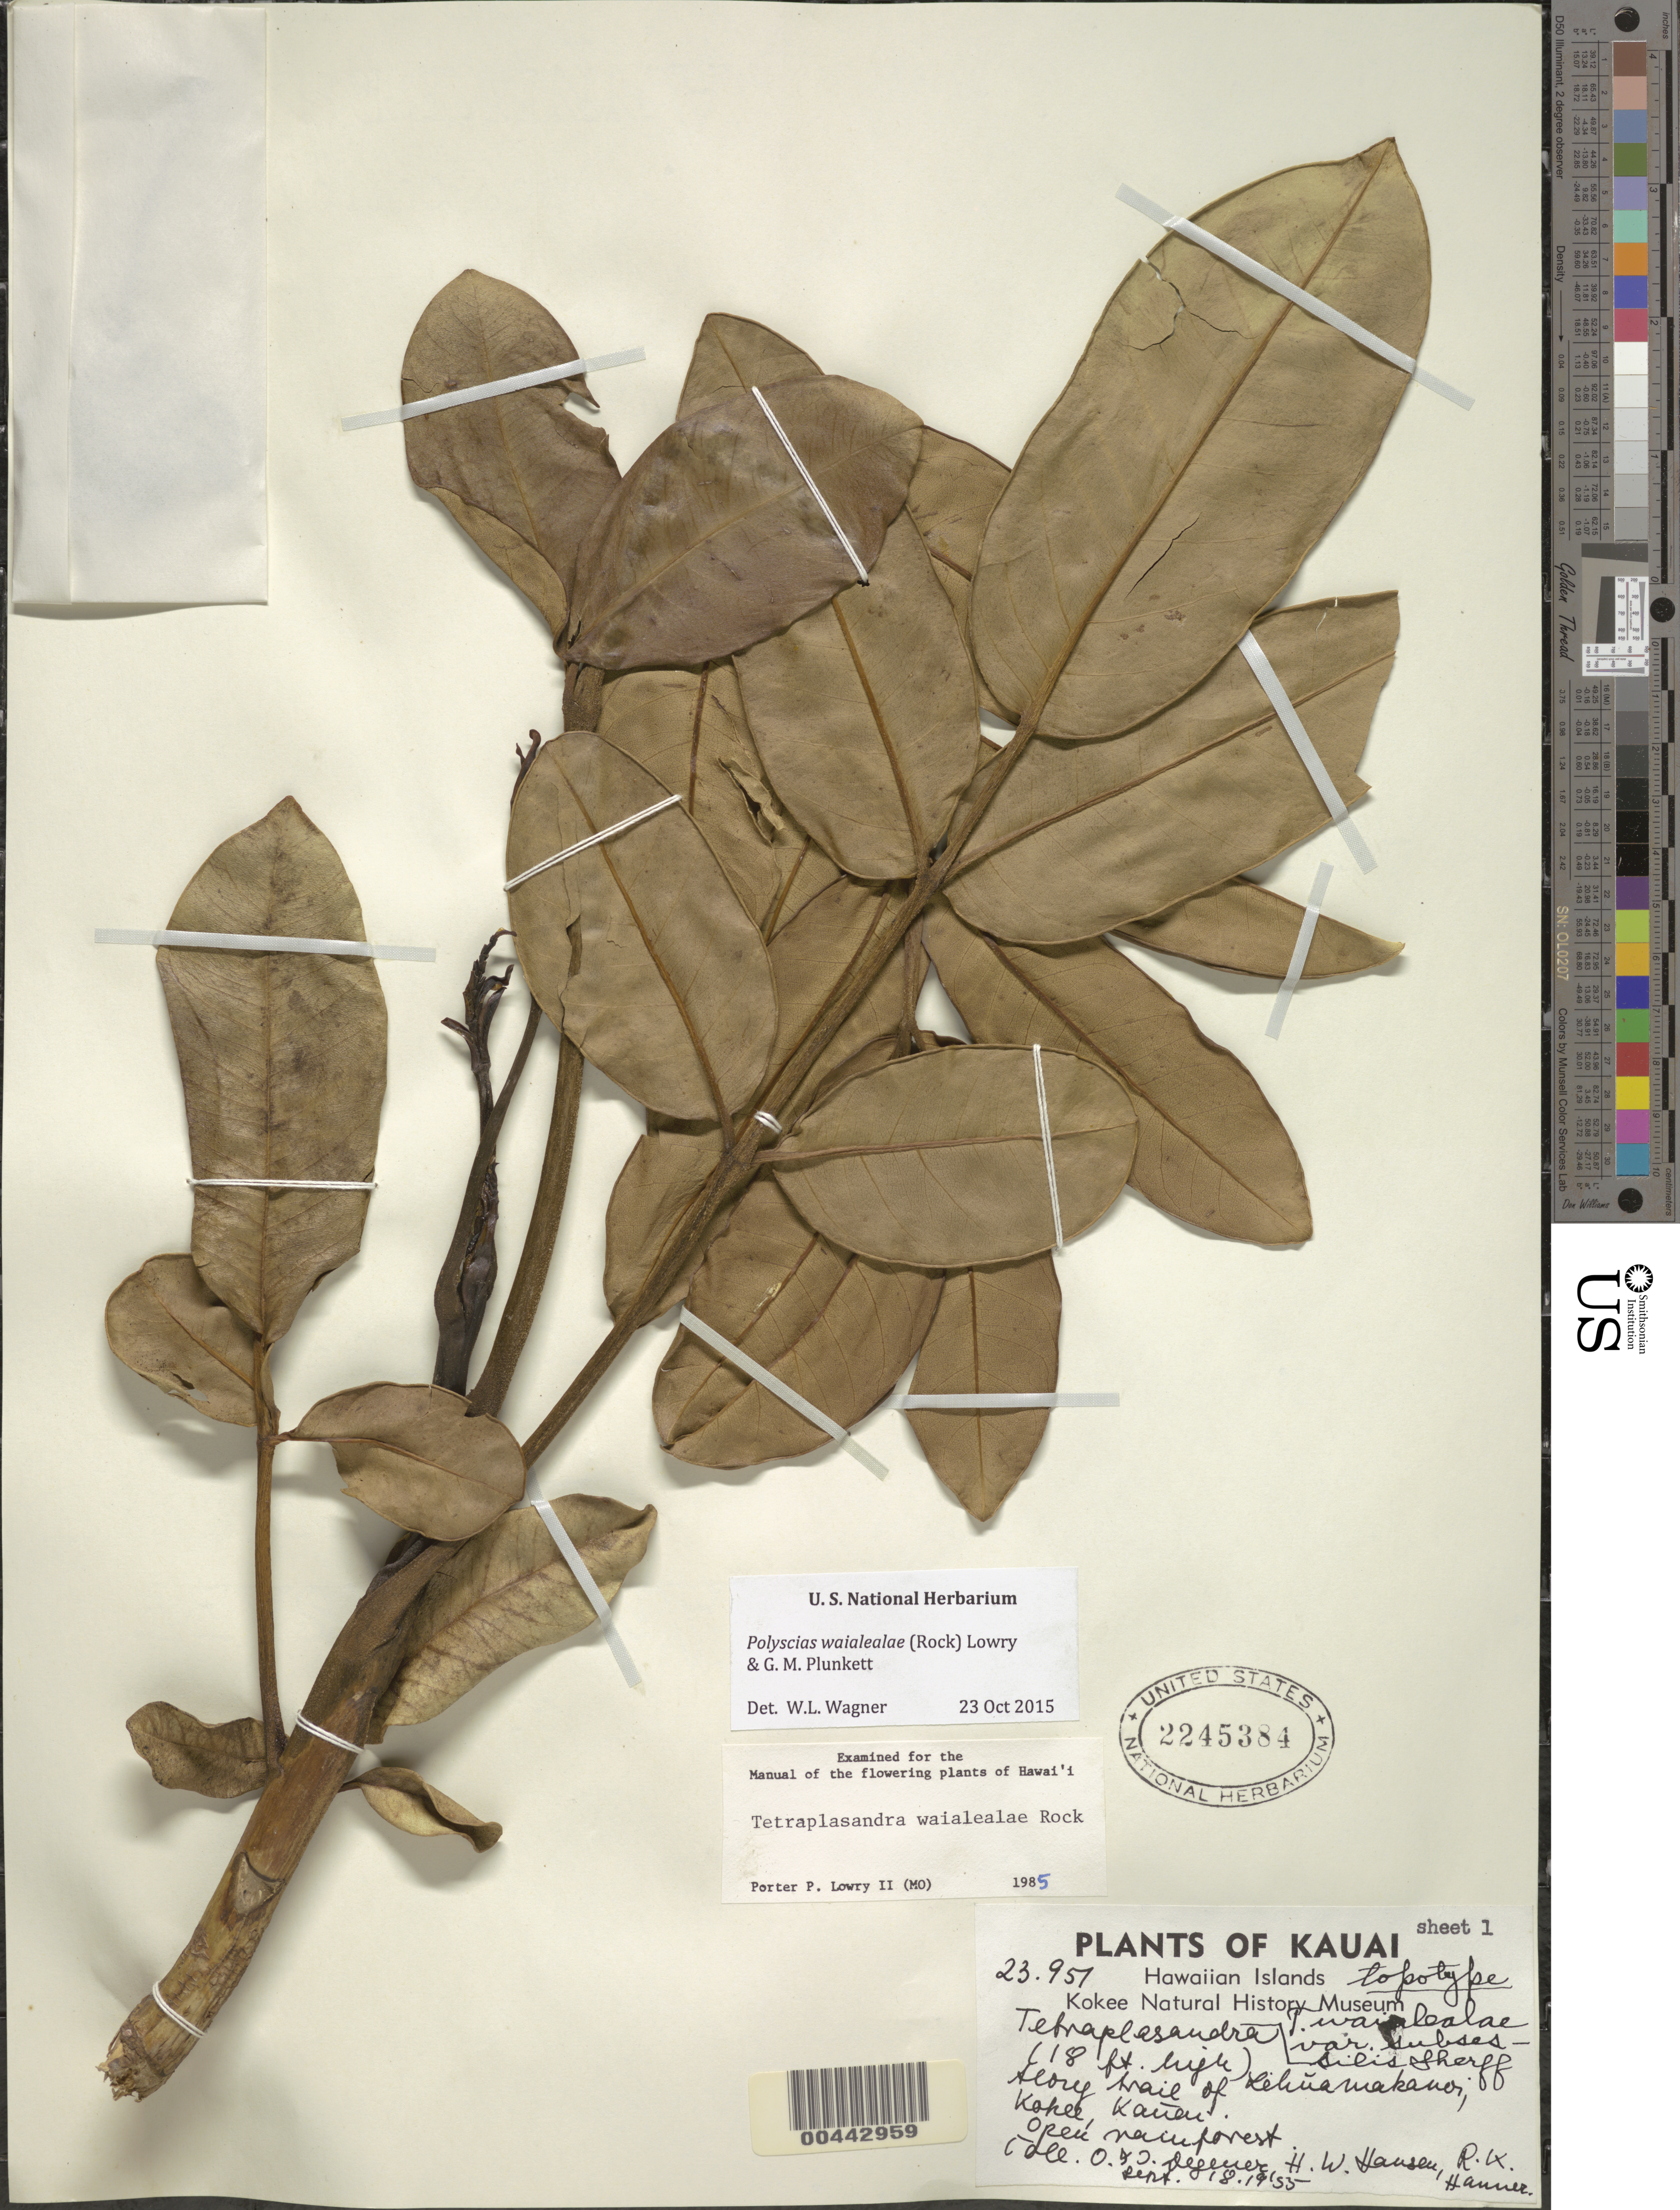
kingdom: Plantae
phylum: Tracheophyta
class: Magnoliopsida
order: Apiales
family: Araliaceae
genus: Polyscias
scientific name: Polyscias waialealae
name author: (Rock) Lowry & G. M. Plunkett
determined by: Wagner, W. L., (BOT), Smithsonian Institution - National Museum of Natural History (UNITED STATES)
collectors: O. Degener, I. Degener, H. Hansen & R. Hanner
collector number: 23951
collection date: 1955-09-18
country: United States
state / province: Hawaii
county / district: Kauai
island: Kaua'i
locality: Kauai. Hawaiian Islands. Along trail of Lehua makanoi, Kokee, Kauai.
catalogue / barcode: US 2245384